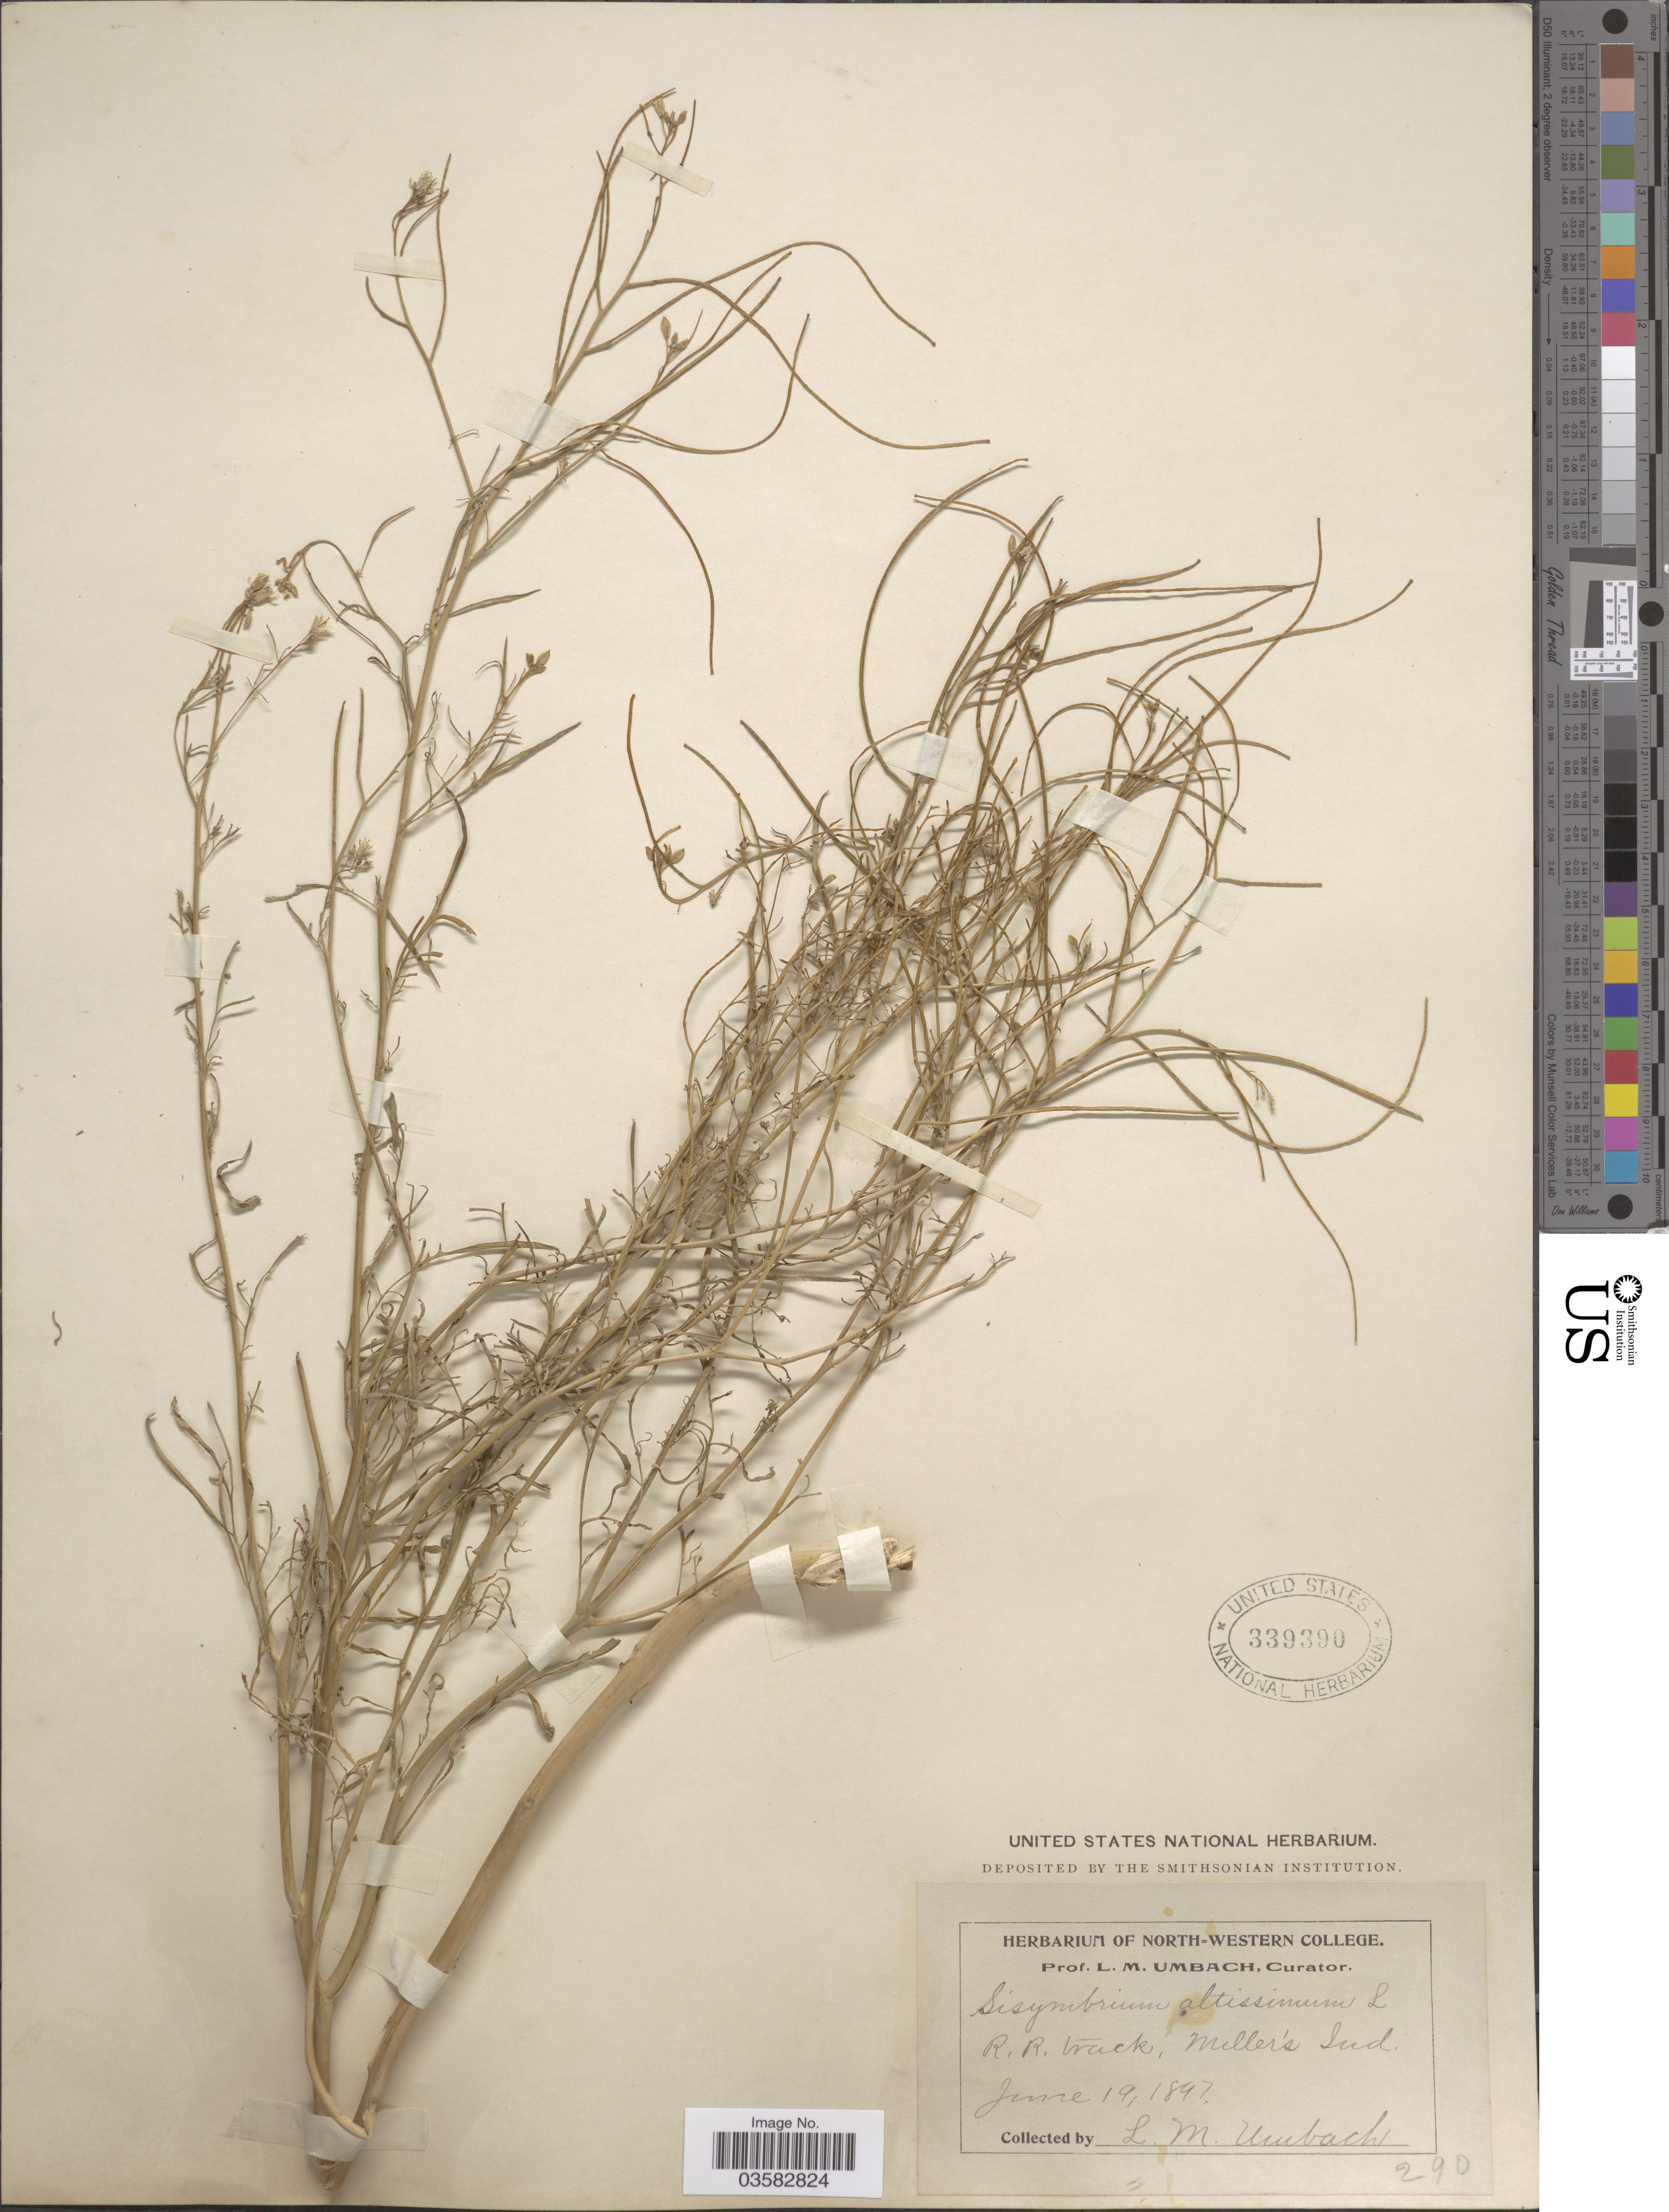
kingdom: Plantae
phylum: Tracheophyta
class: Magnoliopsida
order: Brassicales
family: Brassicaceae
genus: Sisymbrium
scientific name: Sisymbrium altissimum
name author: L.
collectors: L. M. Umbach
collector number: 290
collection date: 1897-06-19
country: United States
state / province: Indiana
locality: R.R. track, Miller's.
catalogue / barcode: US 339390